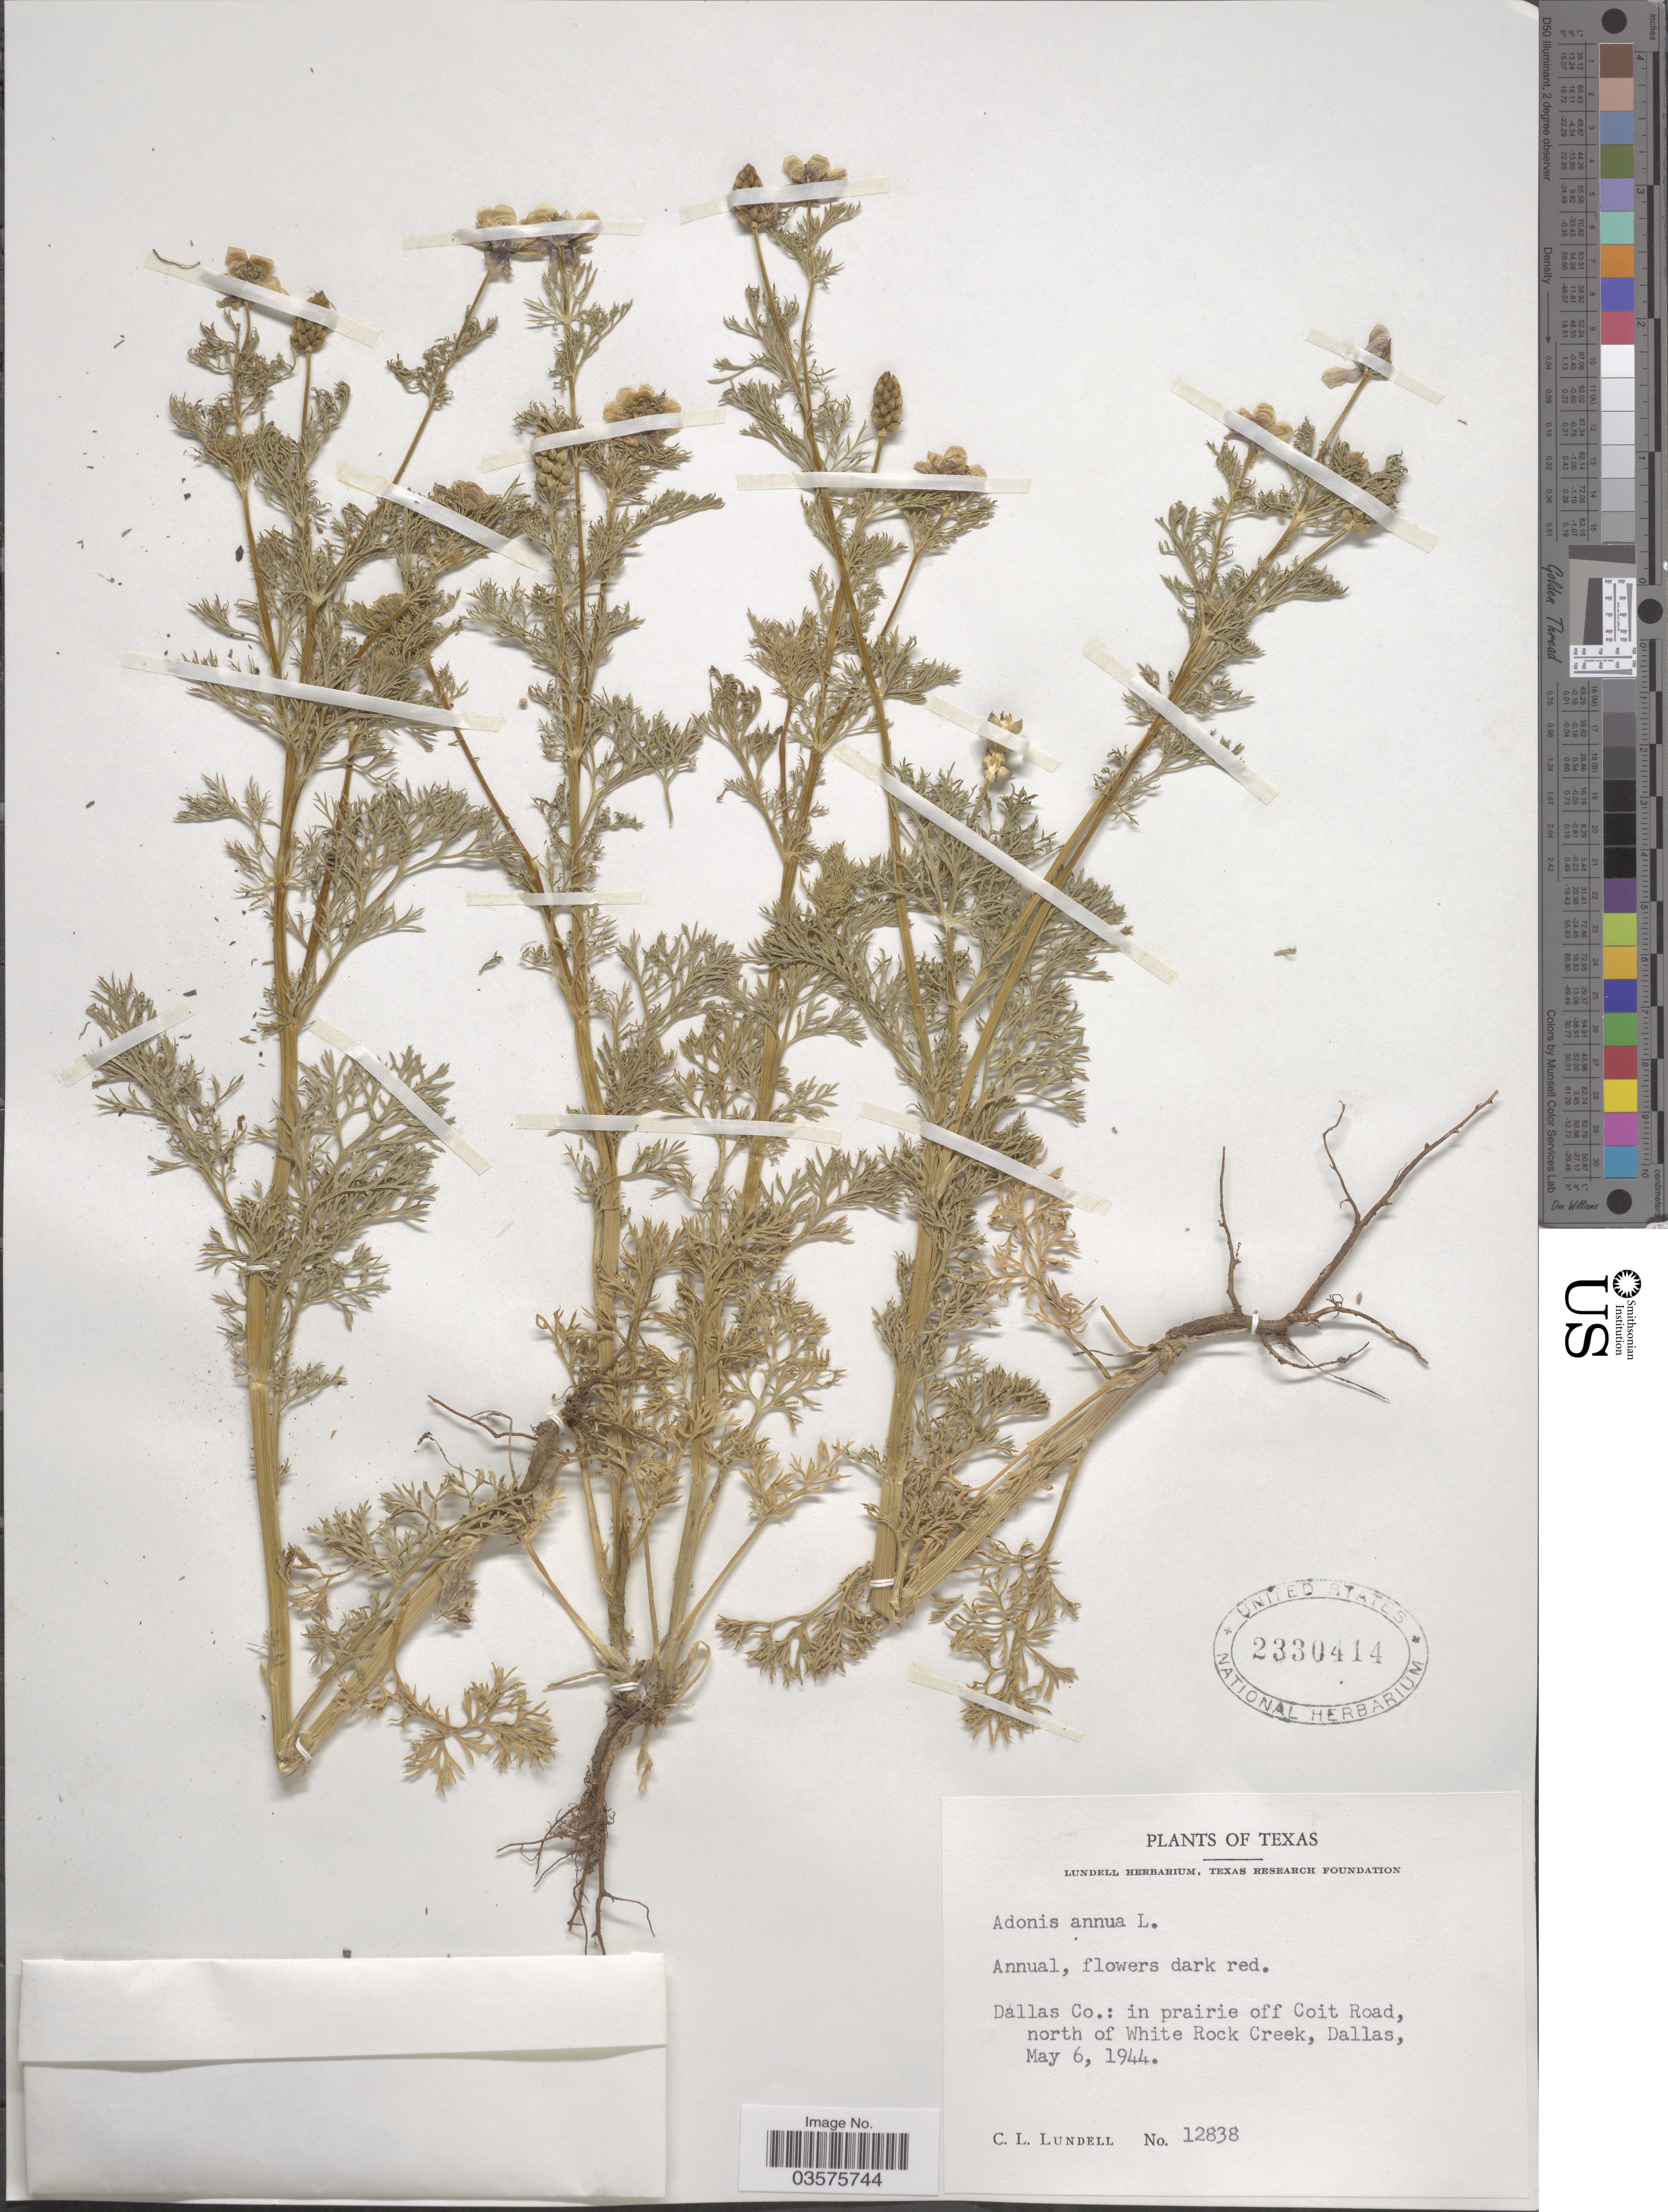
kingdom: Plantae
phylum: Tracheophyta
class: Magnoliopsida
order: Ranunculales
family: Ranunculaceae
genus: Adonis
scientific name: Adonis annua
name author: L.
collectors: C. L. Lundell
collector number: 12838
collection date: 1944-05-06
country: United States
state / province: Texas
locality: Dallas Co.: in prairie off Coit Road, north of White Rock Creek, Dallas.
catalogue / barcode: US 2330414